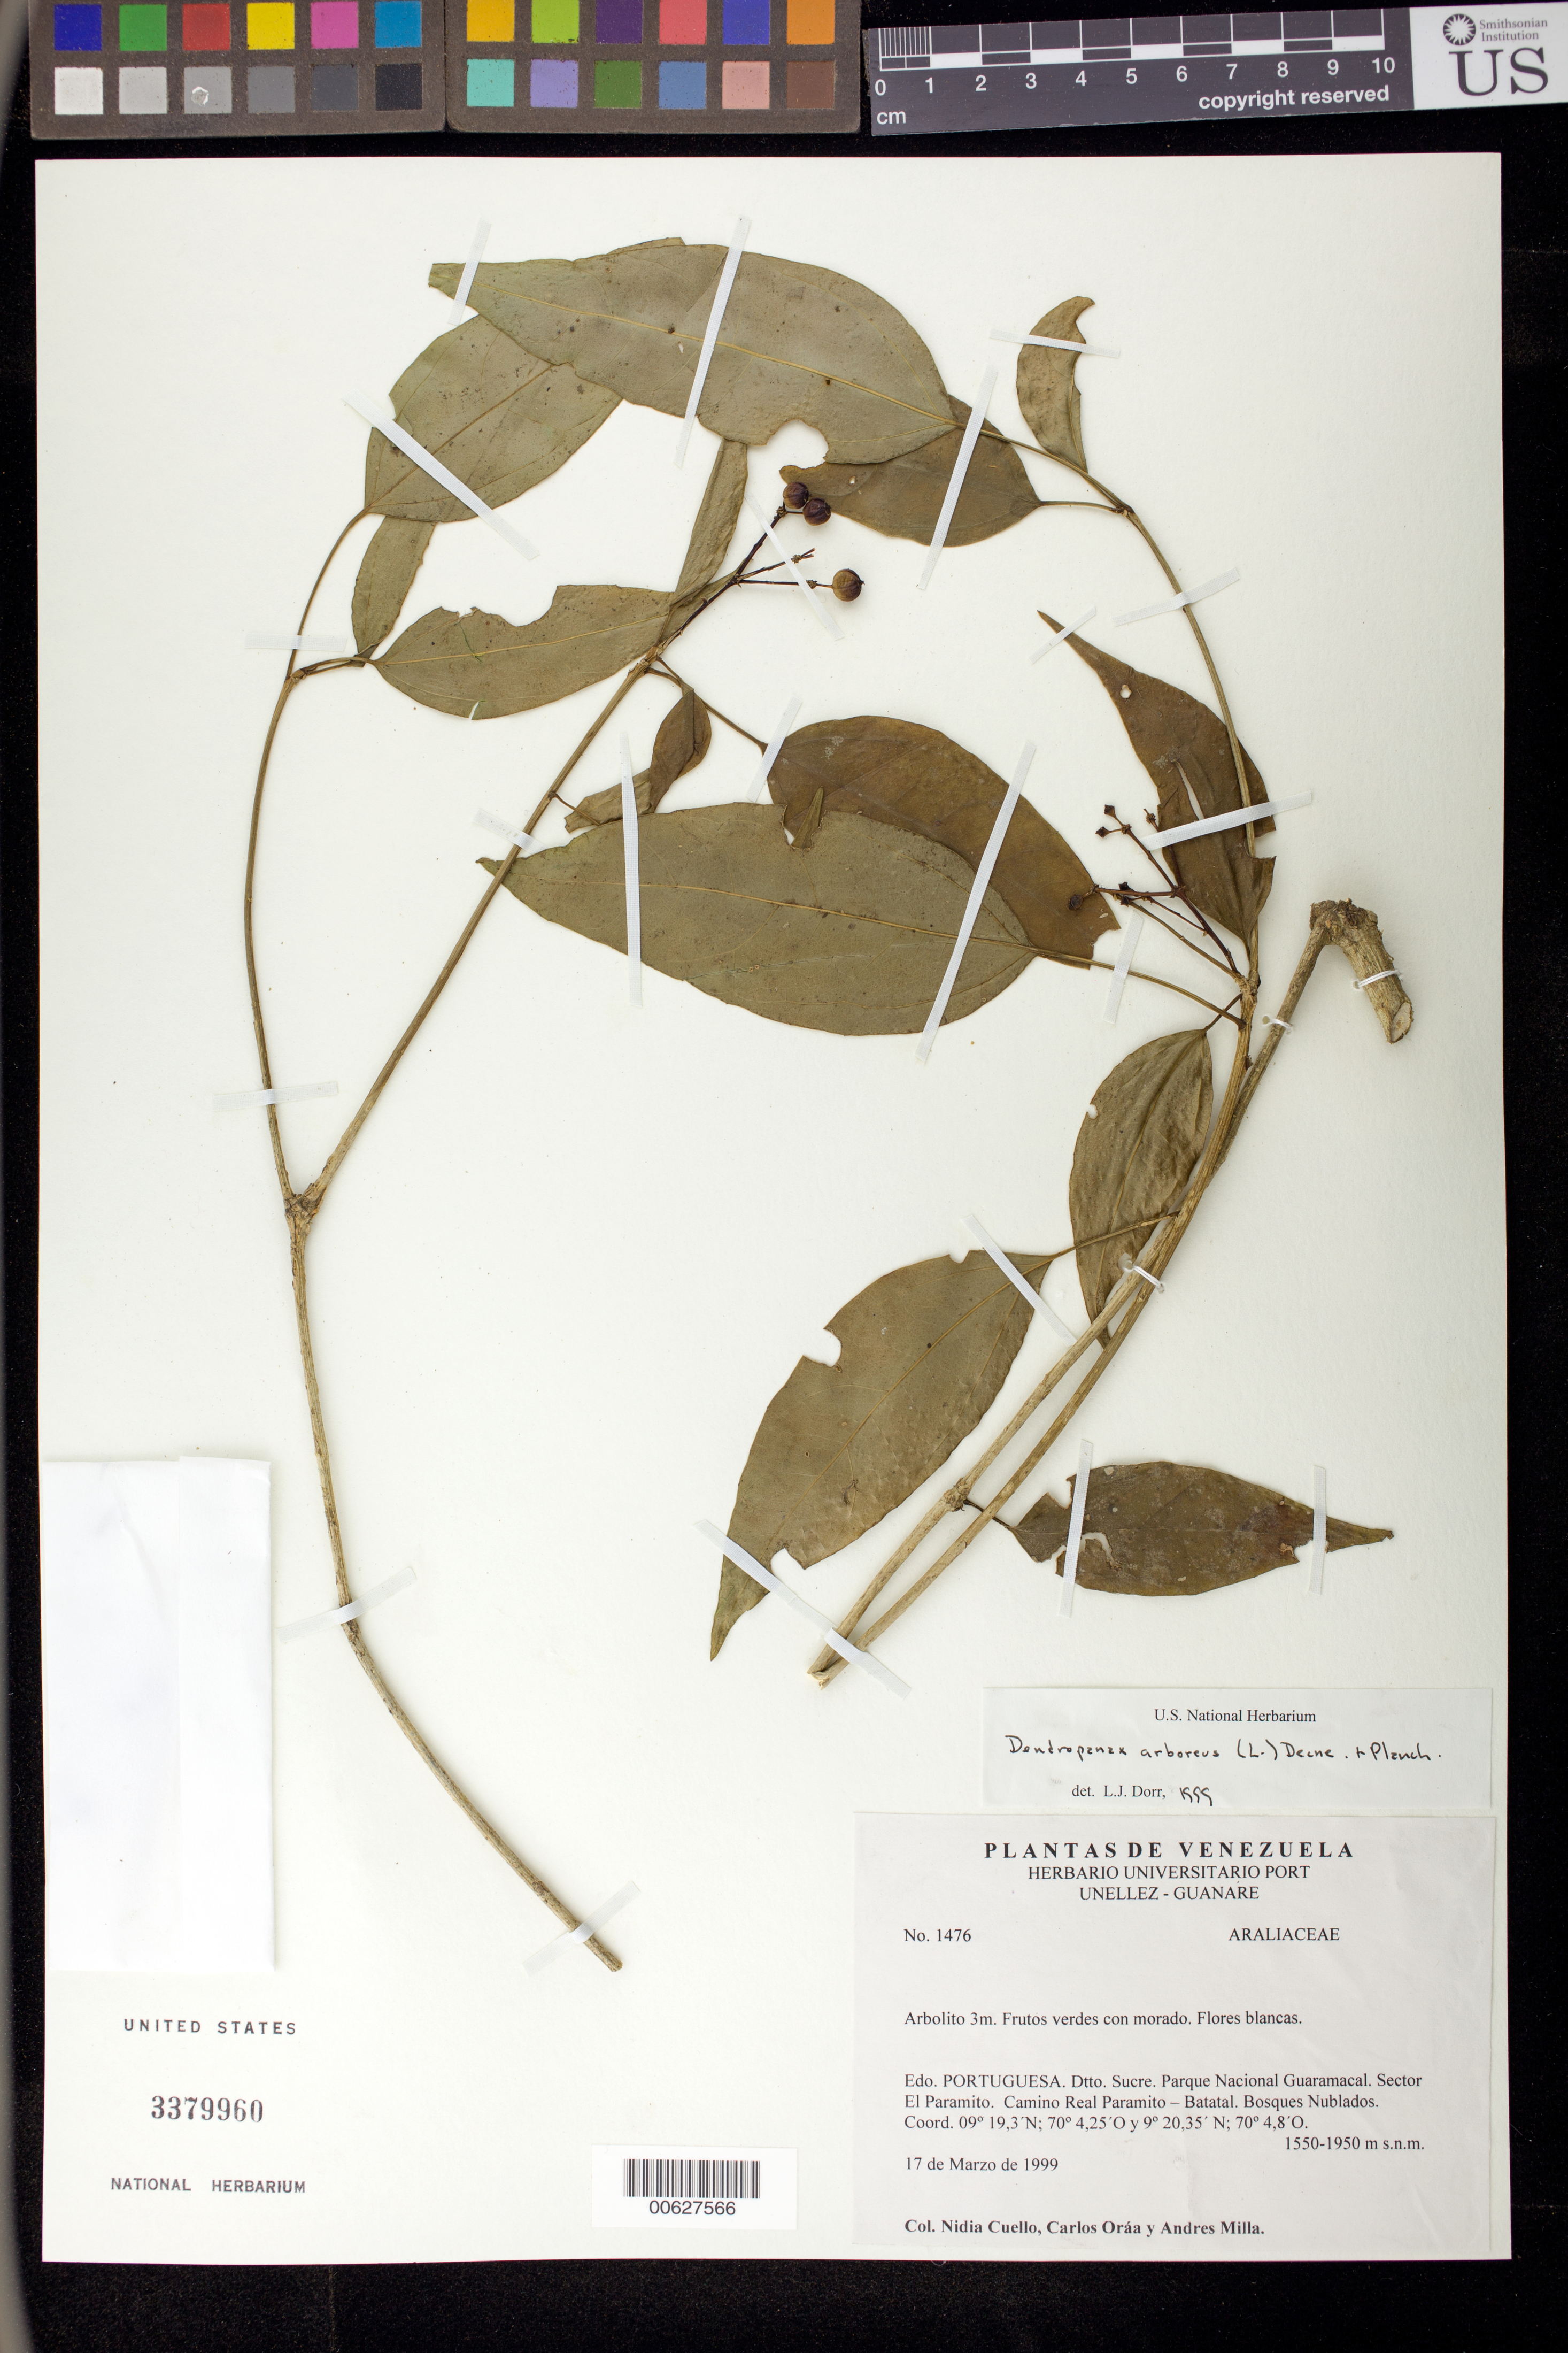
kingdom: Plantae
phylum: Tracheophyta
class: Magnoliopsida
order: Apiales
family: Araliaceae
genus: Dendropanax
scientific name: Dendropanax arboreus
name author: (L.) Decne. & Planch.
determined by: Dorr, L. J., (BOT), Smithsonian Institution - National Museum of Natural History (UNITED STATES)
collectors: N. L. Cuello, C. Oráa & A. Milla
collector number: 1476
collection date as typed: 17 Mar 1999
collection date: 1999-03-17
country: Venezuela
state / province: Portuguesa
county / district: Sucre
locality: Parque Nacional Guaramacal. Sector El Paramito. Camino Real Paramito - Batatal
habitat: Bosques nublados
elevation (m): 1550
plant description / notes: PORT, US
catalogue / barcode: US 3379960